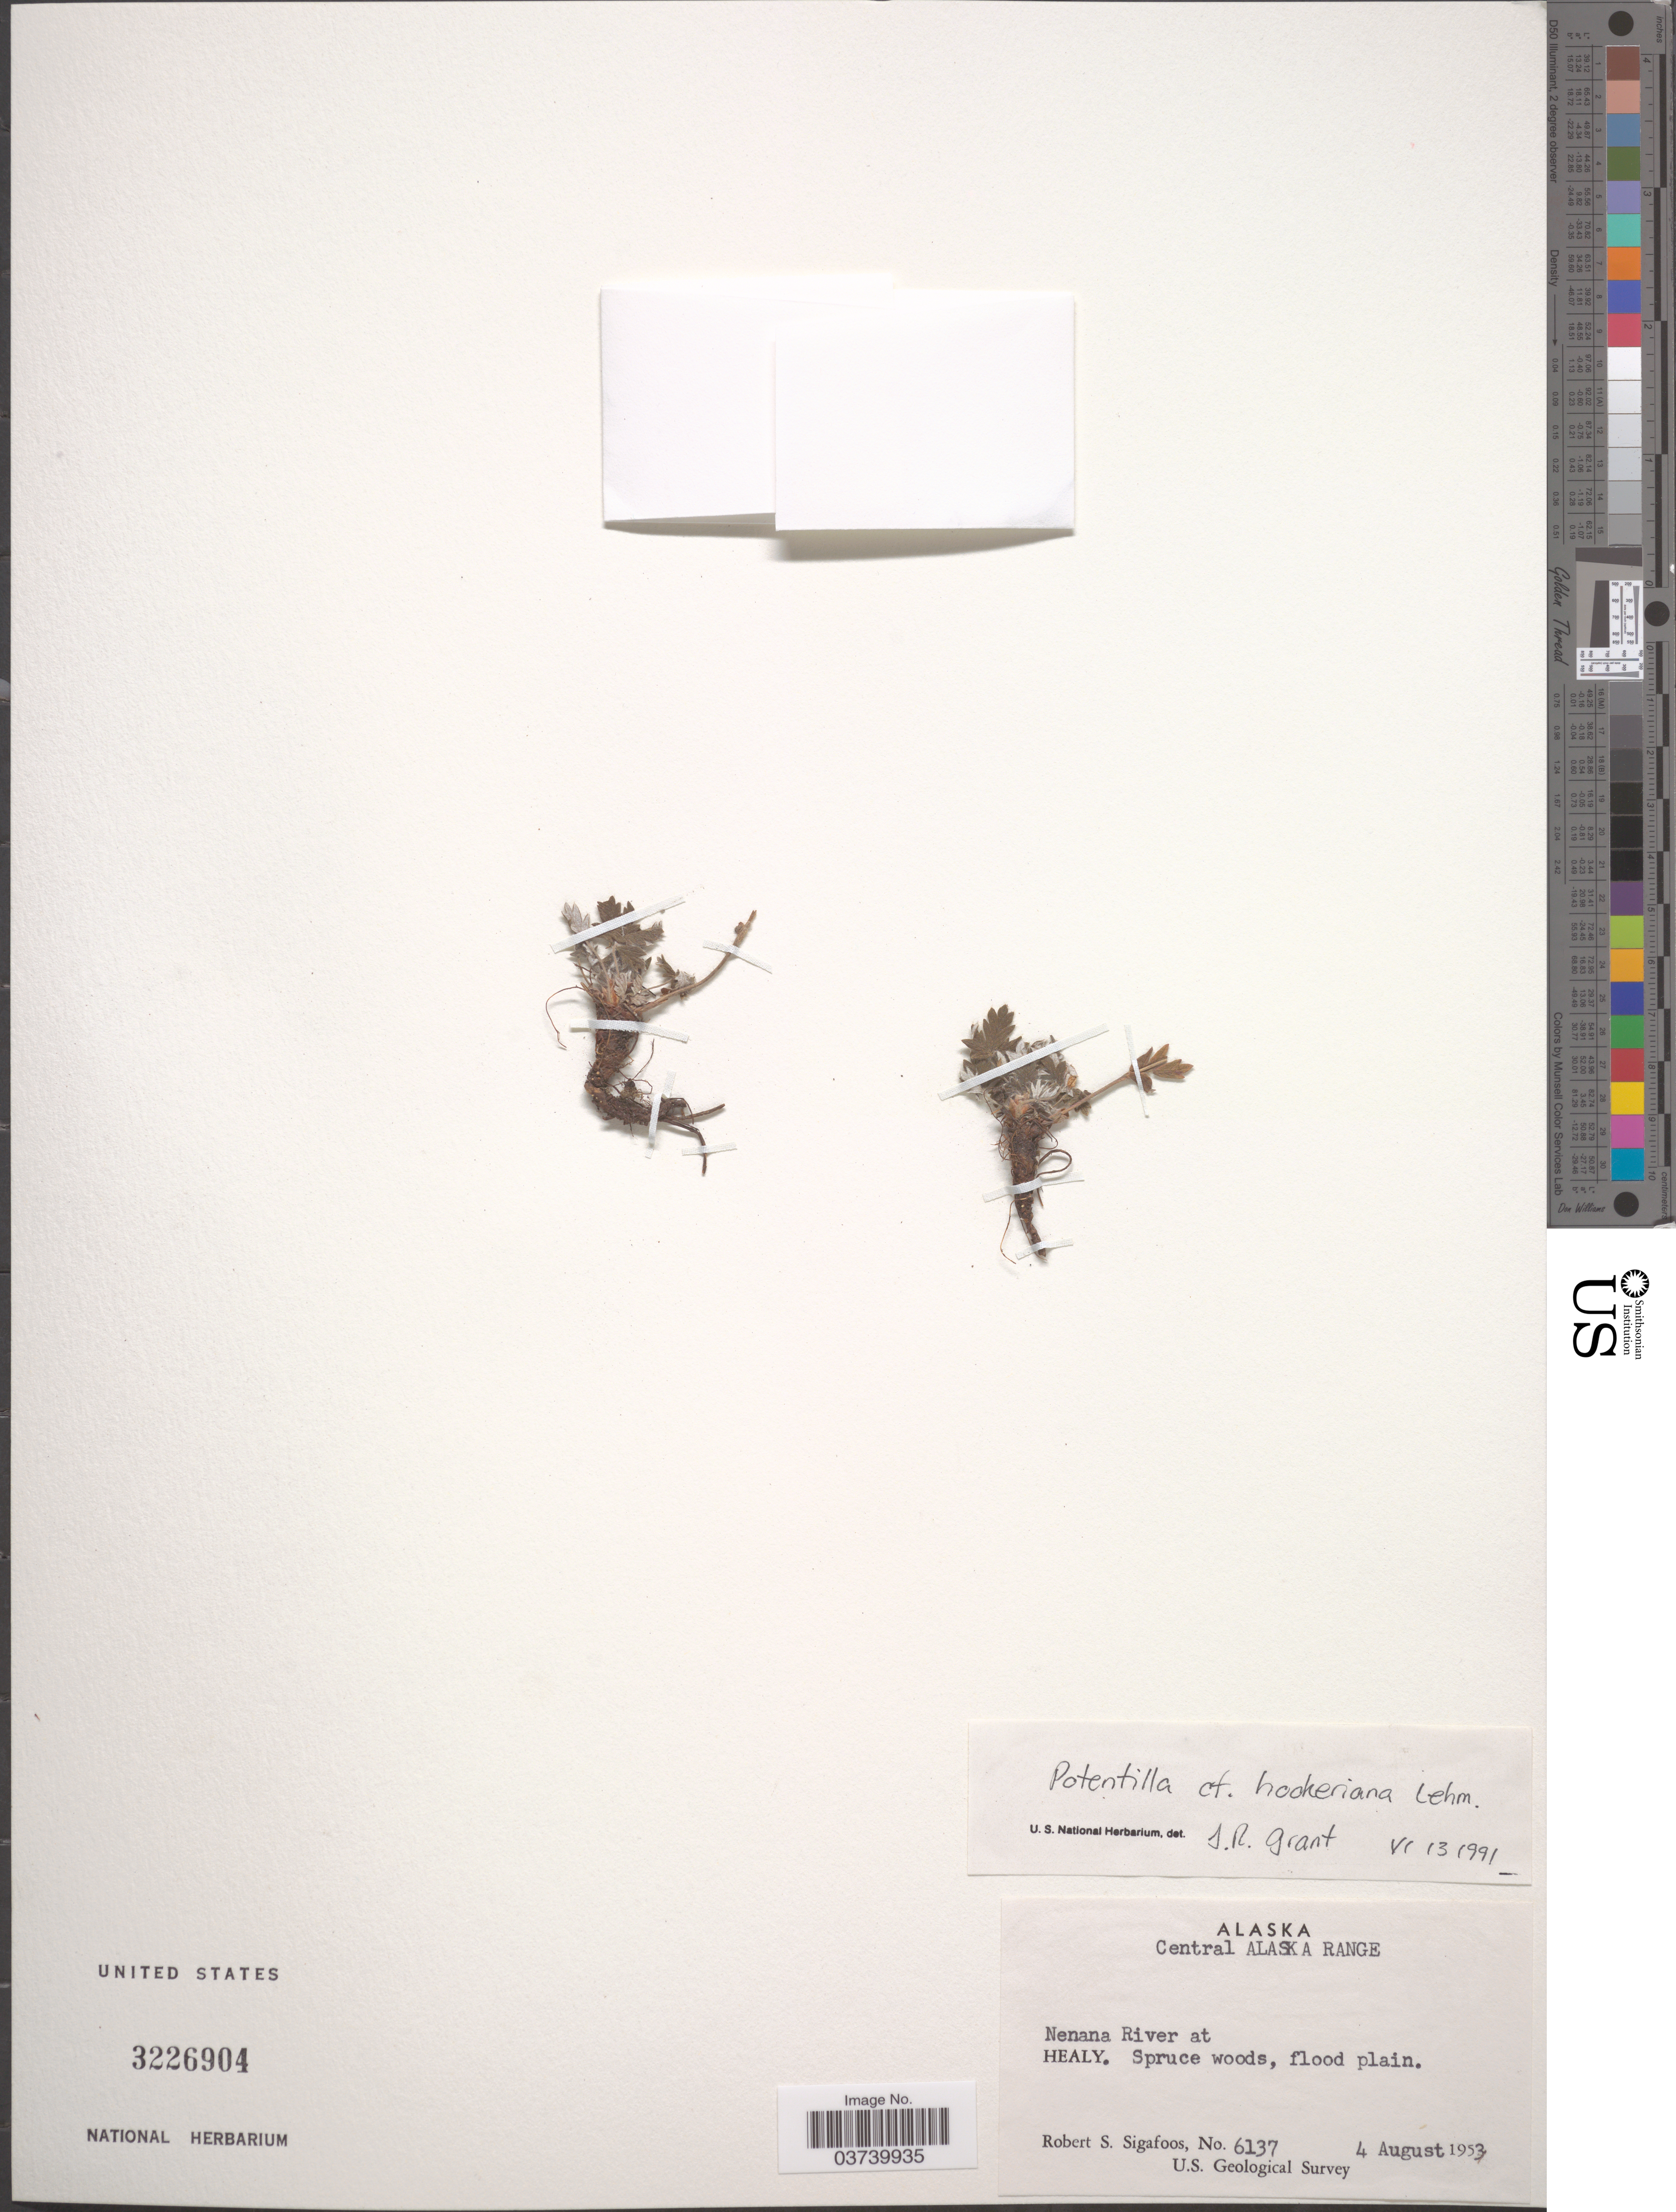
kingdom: Plantae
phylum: Tracheophyta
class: Magnoliopsida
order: Rosales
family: Rosaceae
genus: Potentilla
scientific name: Potentilla hookeriana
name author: F. Lehm.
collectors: R. Sigafoos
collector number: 6137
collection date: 1953-08-04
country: United States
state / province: Alaska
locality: Central Alaska Range. Nenana River at Healy.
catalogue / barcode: US 3226904